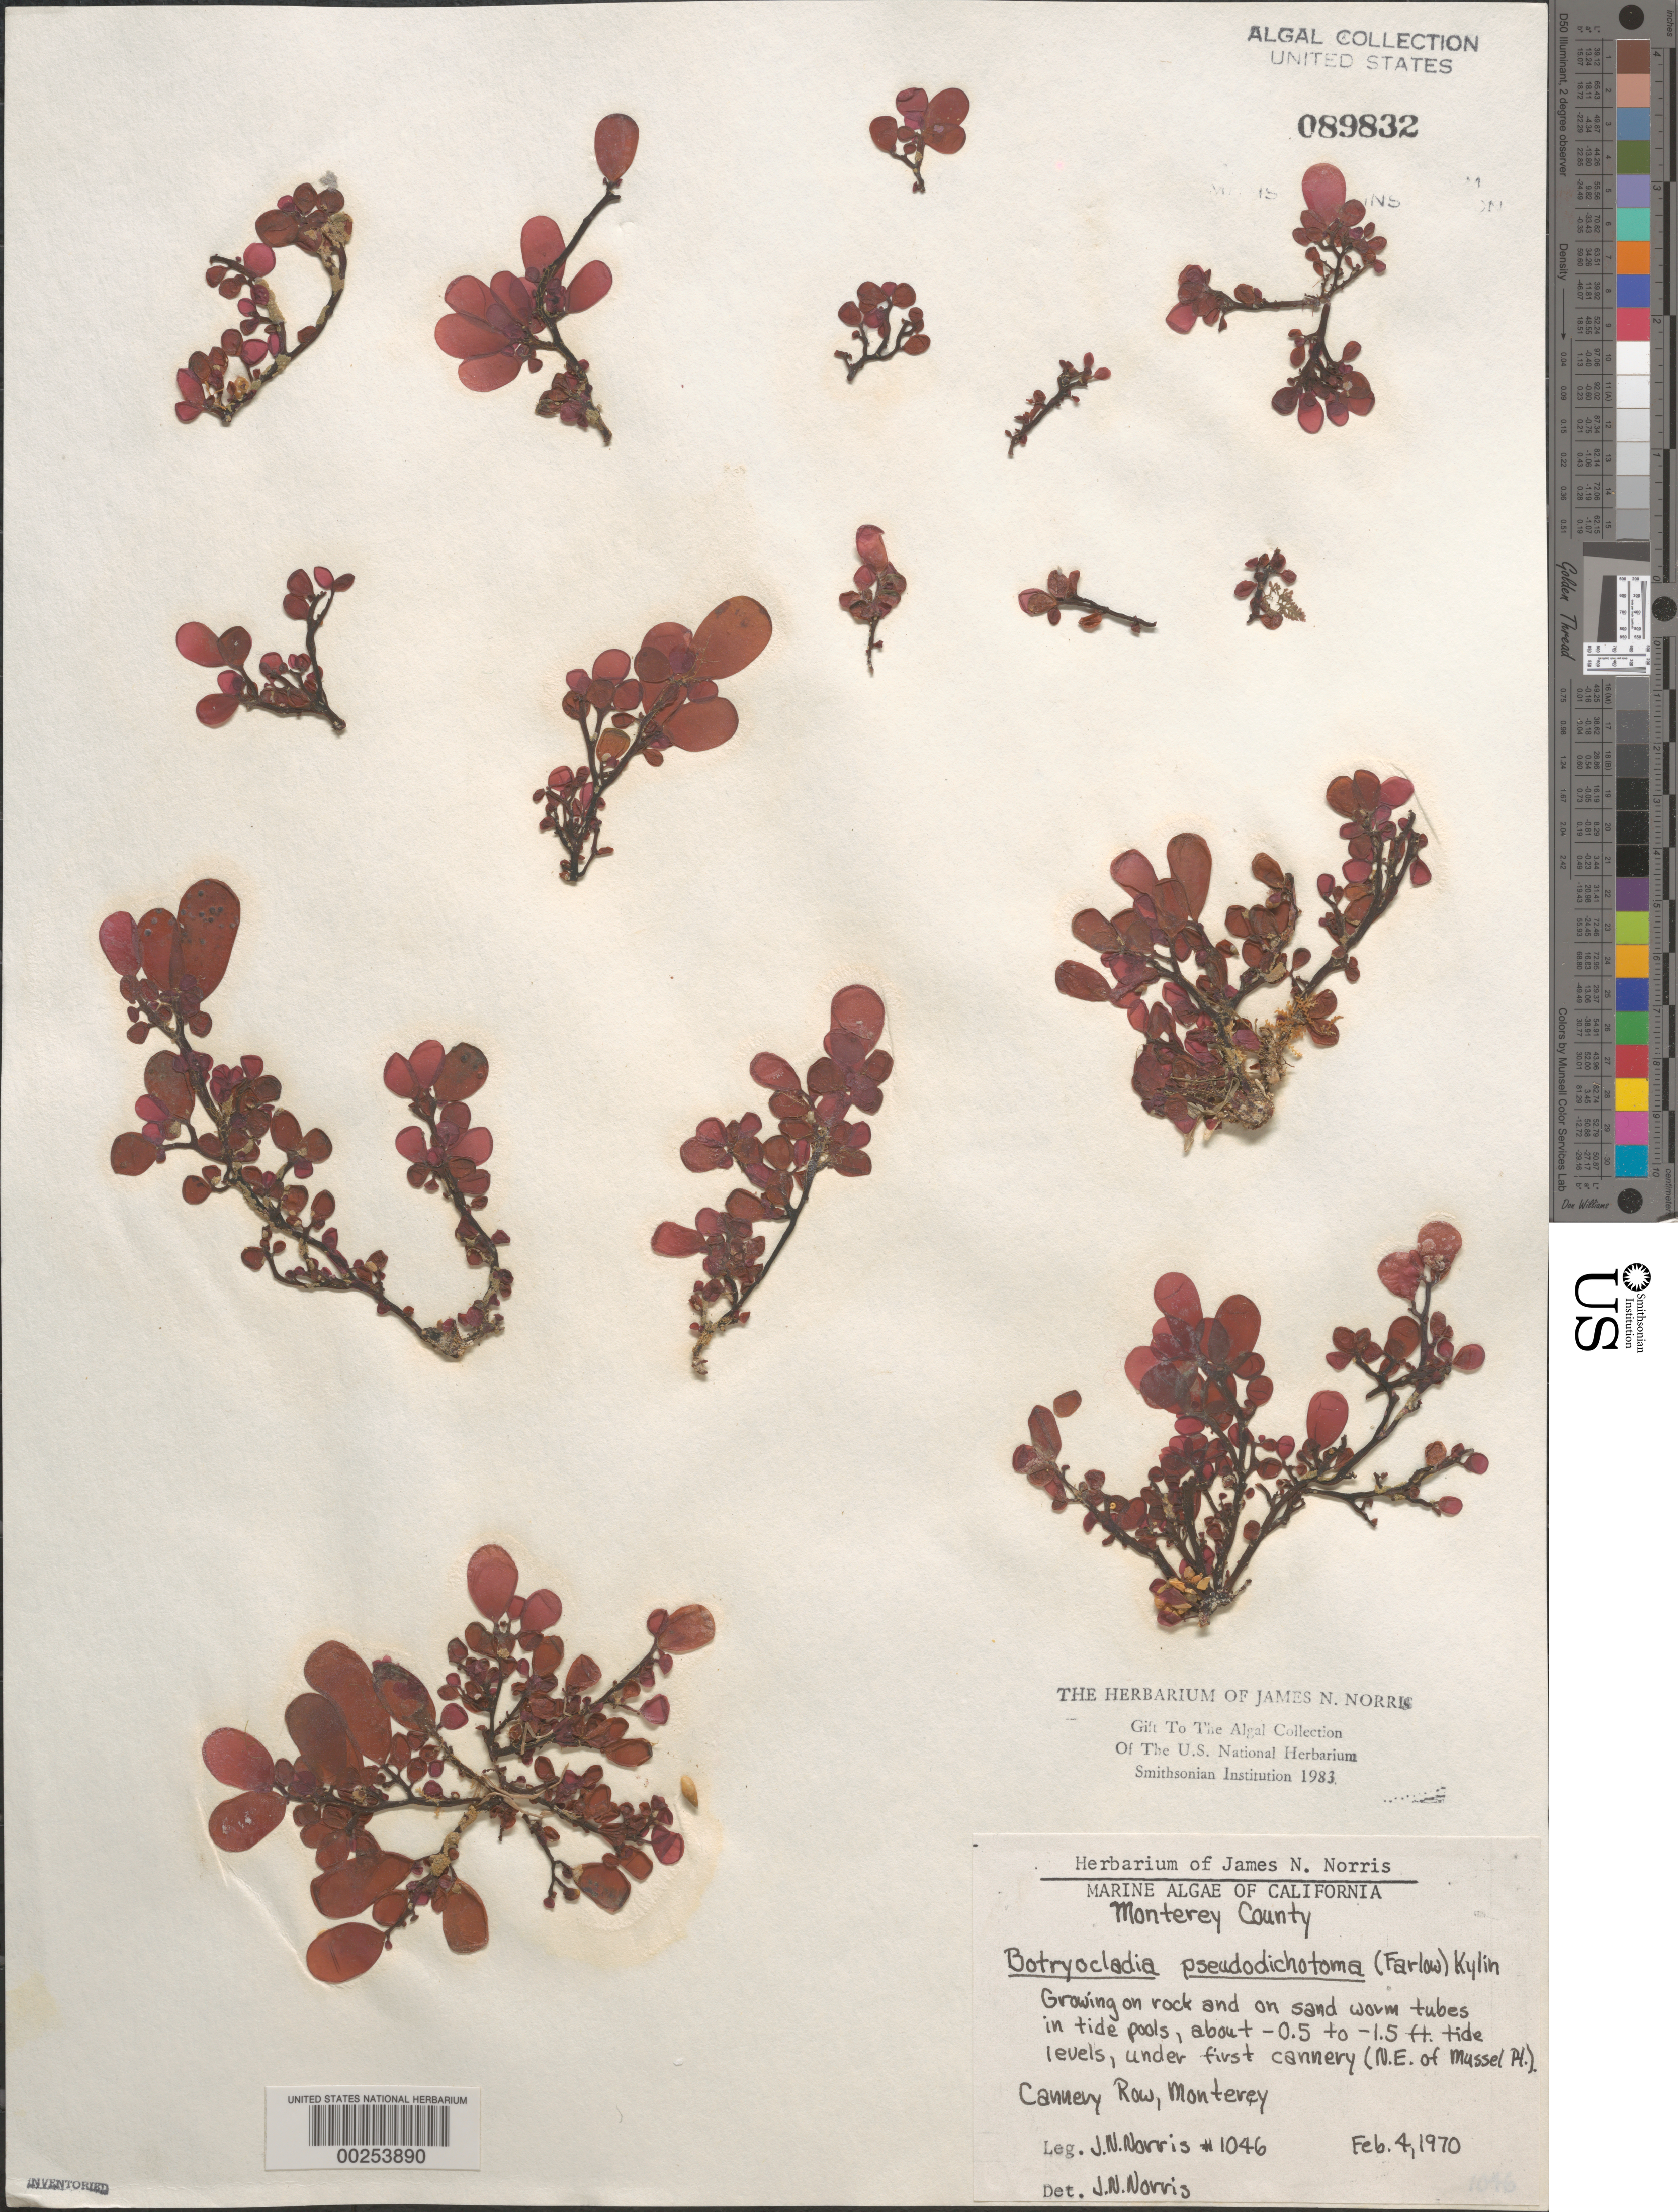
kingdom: Plantae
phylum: Rhodophyta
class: Florideophyceae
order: Rhodymeniales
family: Rhodymeniaceae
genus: Botryocladia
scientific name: Botryocladia pseudodichotoma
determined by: Norris, James N.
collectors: J. N. Norris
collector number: JN-1046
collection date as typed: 04 Feb 1970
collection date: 1970-02-04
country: United States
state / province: California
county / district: Monterey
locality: Cannery Row, Monterey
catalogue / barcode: US 89832